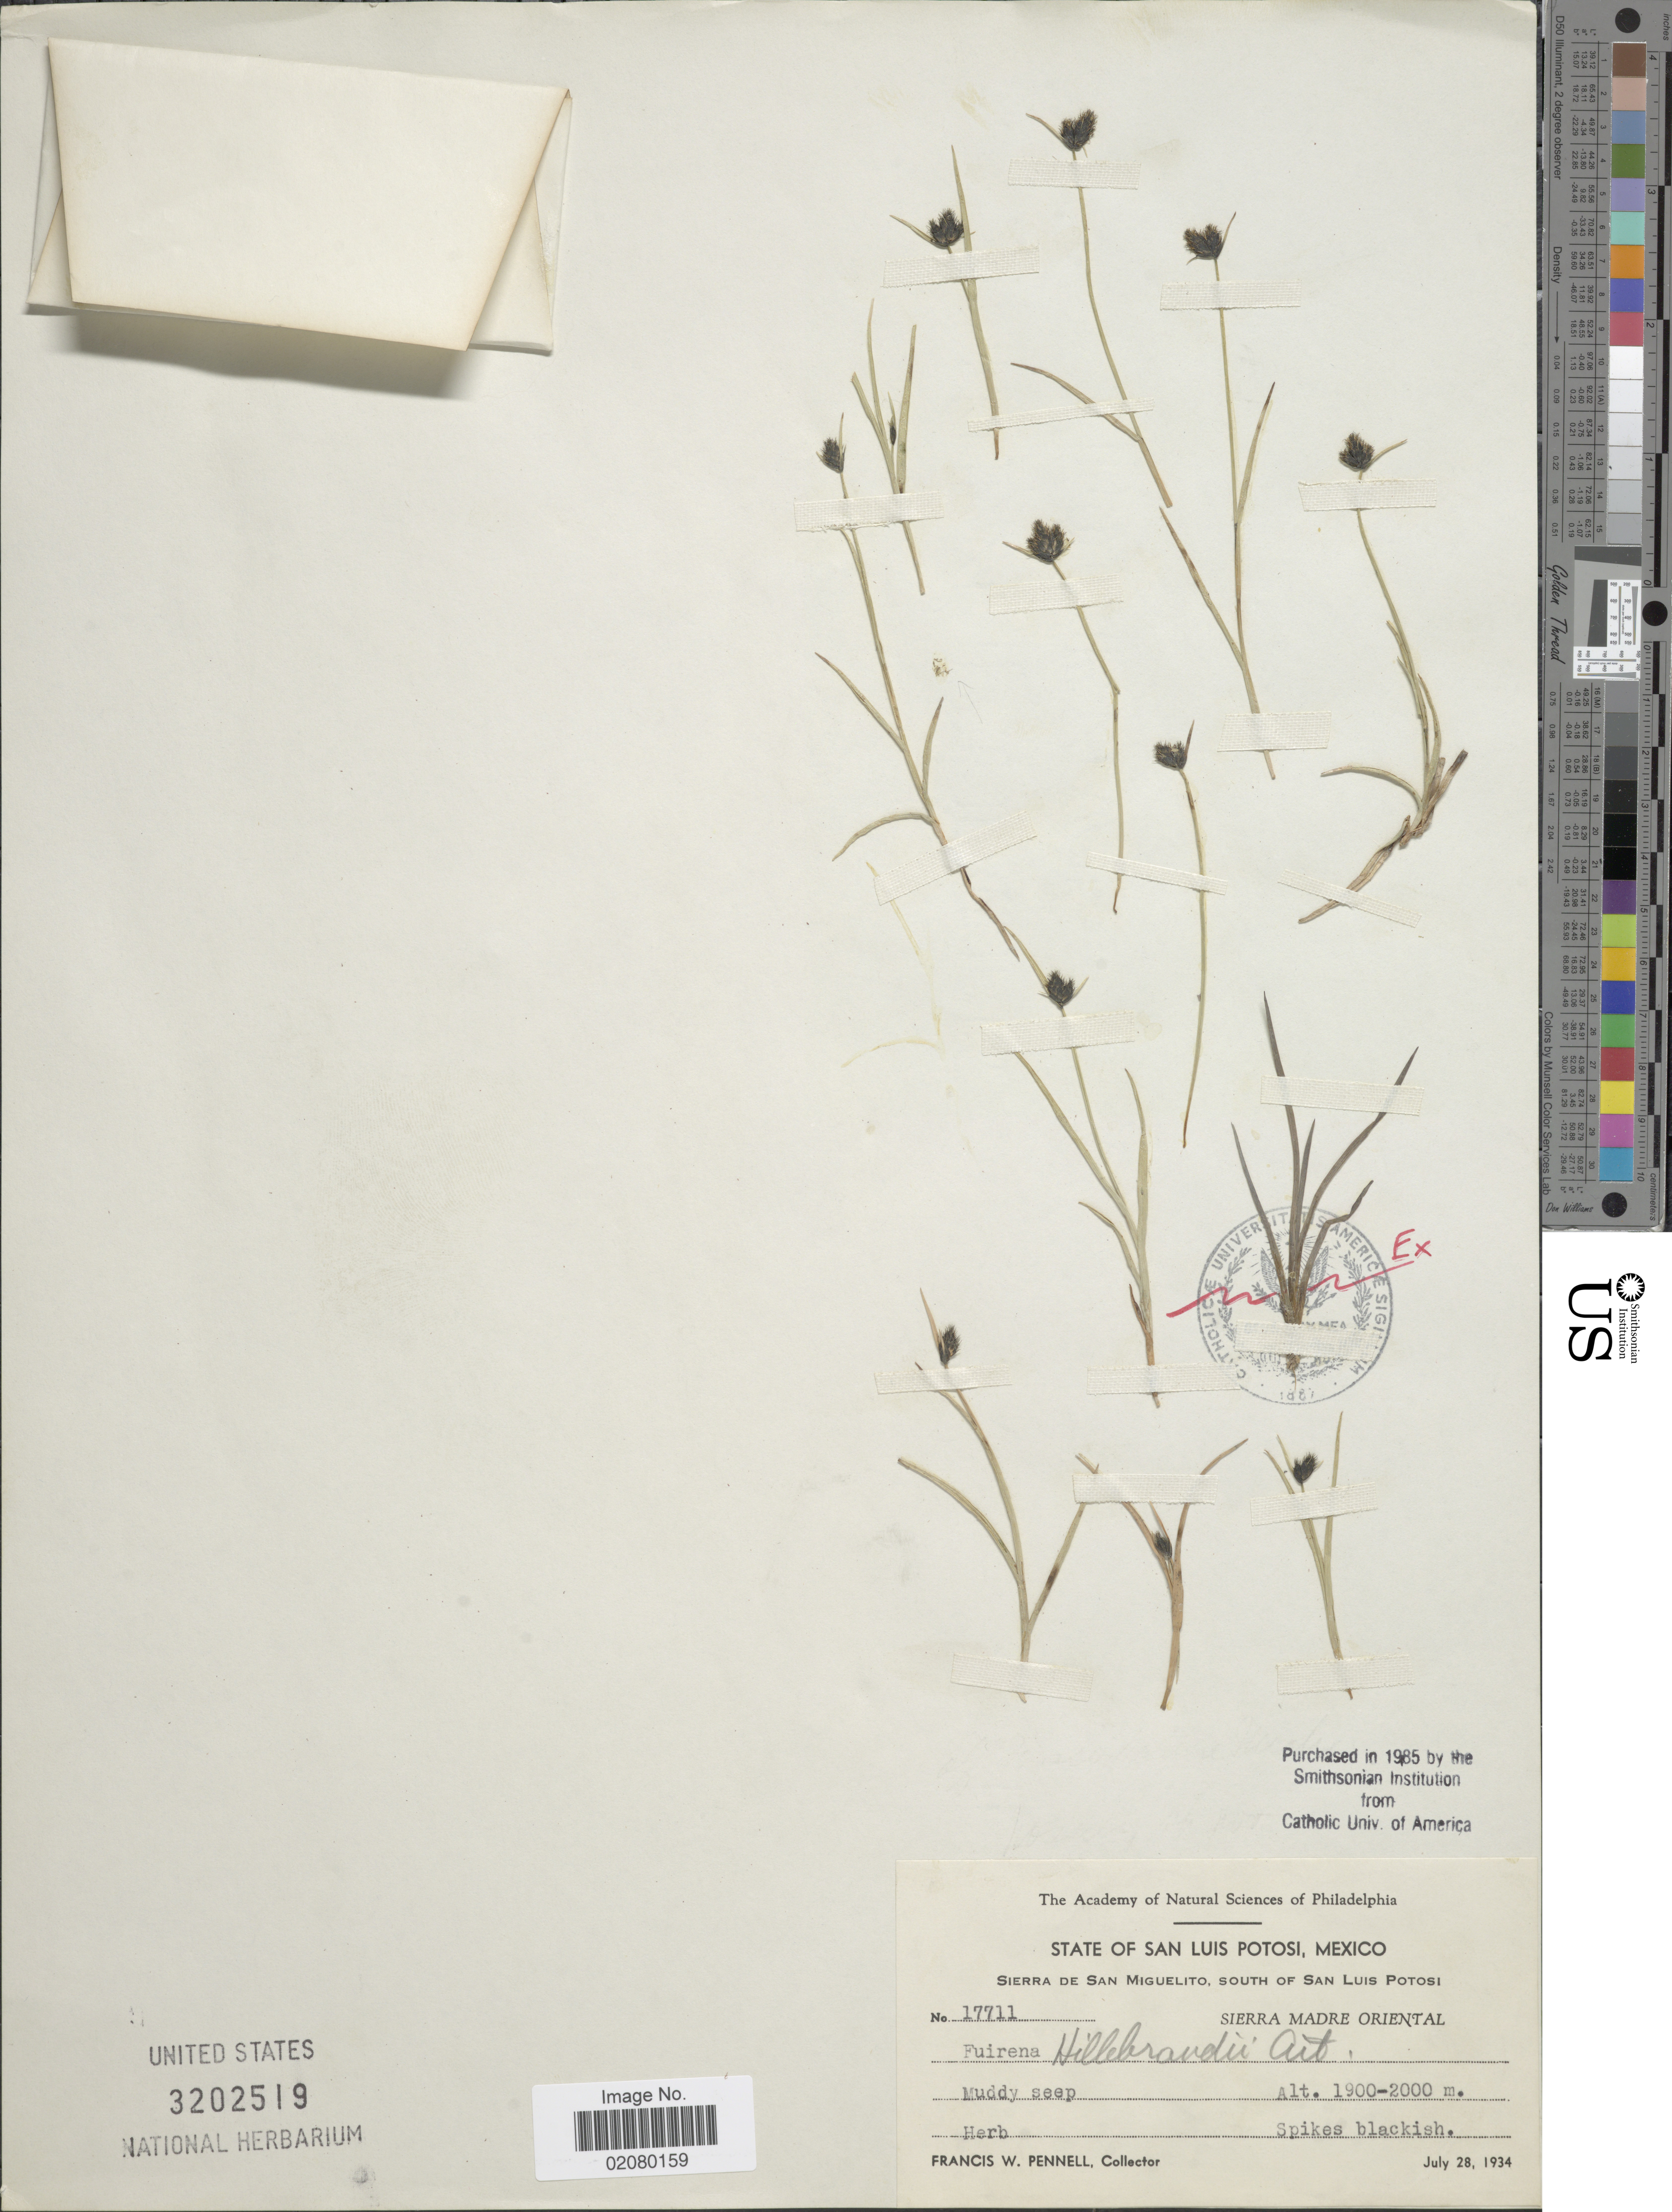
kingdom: Plantae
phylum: Tracheophyta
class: Liliopsida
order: Poales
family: Cyperaceae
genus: Fuirena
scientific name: Fuirena simplex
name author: Vahl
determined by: Strong, Mark T., (BOT), Smithsonian Institution - National Museum of Natural History (UNITED STATES)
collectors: F. W. Pennell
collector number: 17711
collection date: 1934-07-28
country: Mexico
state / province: San Luis Potosí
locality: Sierra de San Miguelito, south of San Luis Potosi. Sierra Madre Oriental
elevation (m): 1900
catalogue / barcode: US 3202519